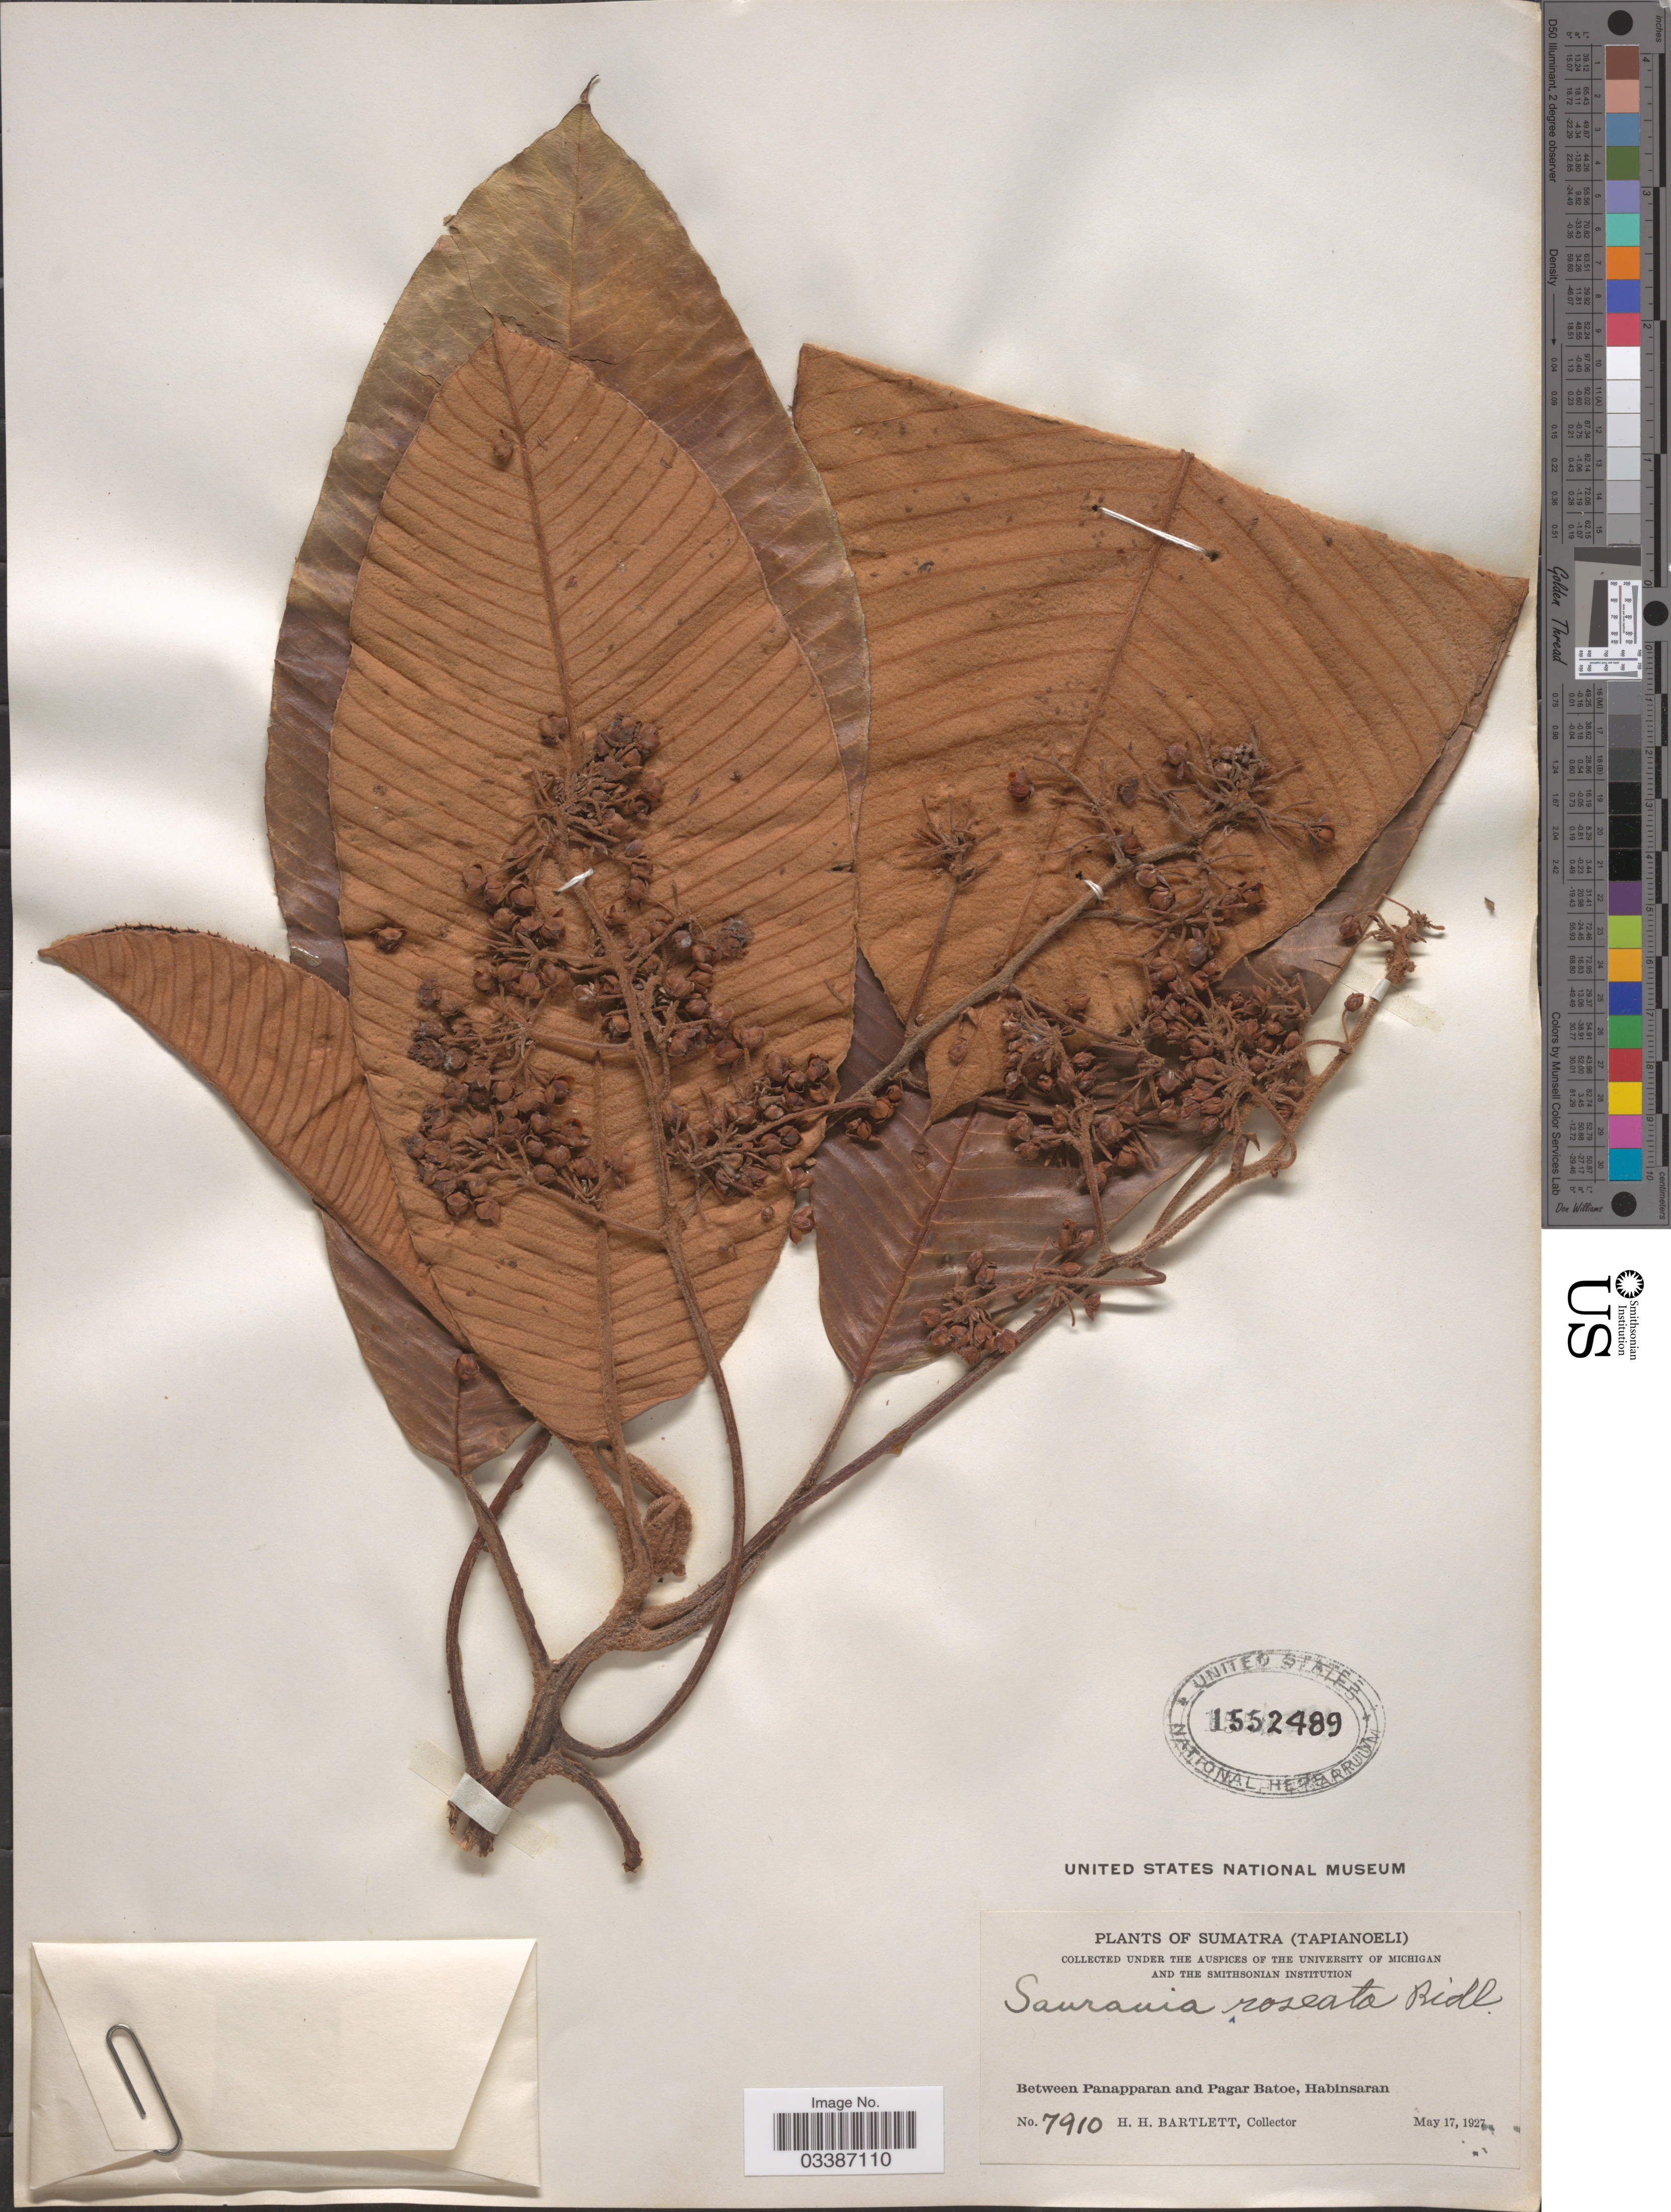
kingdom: Plantae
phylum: Tracheophyta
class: Magnoliopsida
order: Ericales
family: Actinidiaceae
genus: Saurauia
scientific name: Saurauia roseata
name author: Ridl.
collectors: H. H. Bartlett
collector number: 7910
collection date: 1927-05-17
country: Indonesia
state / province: Sumatra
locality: (Tapianoeli). Between Panapparan and Pagar Batoe, Habinsaran.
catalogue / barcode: US 1552489